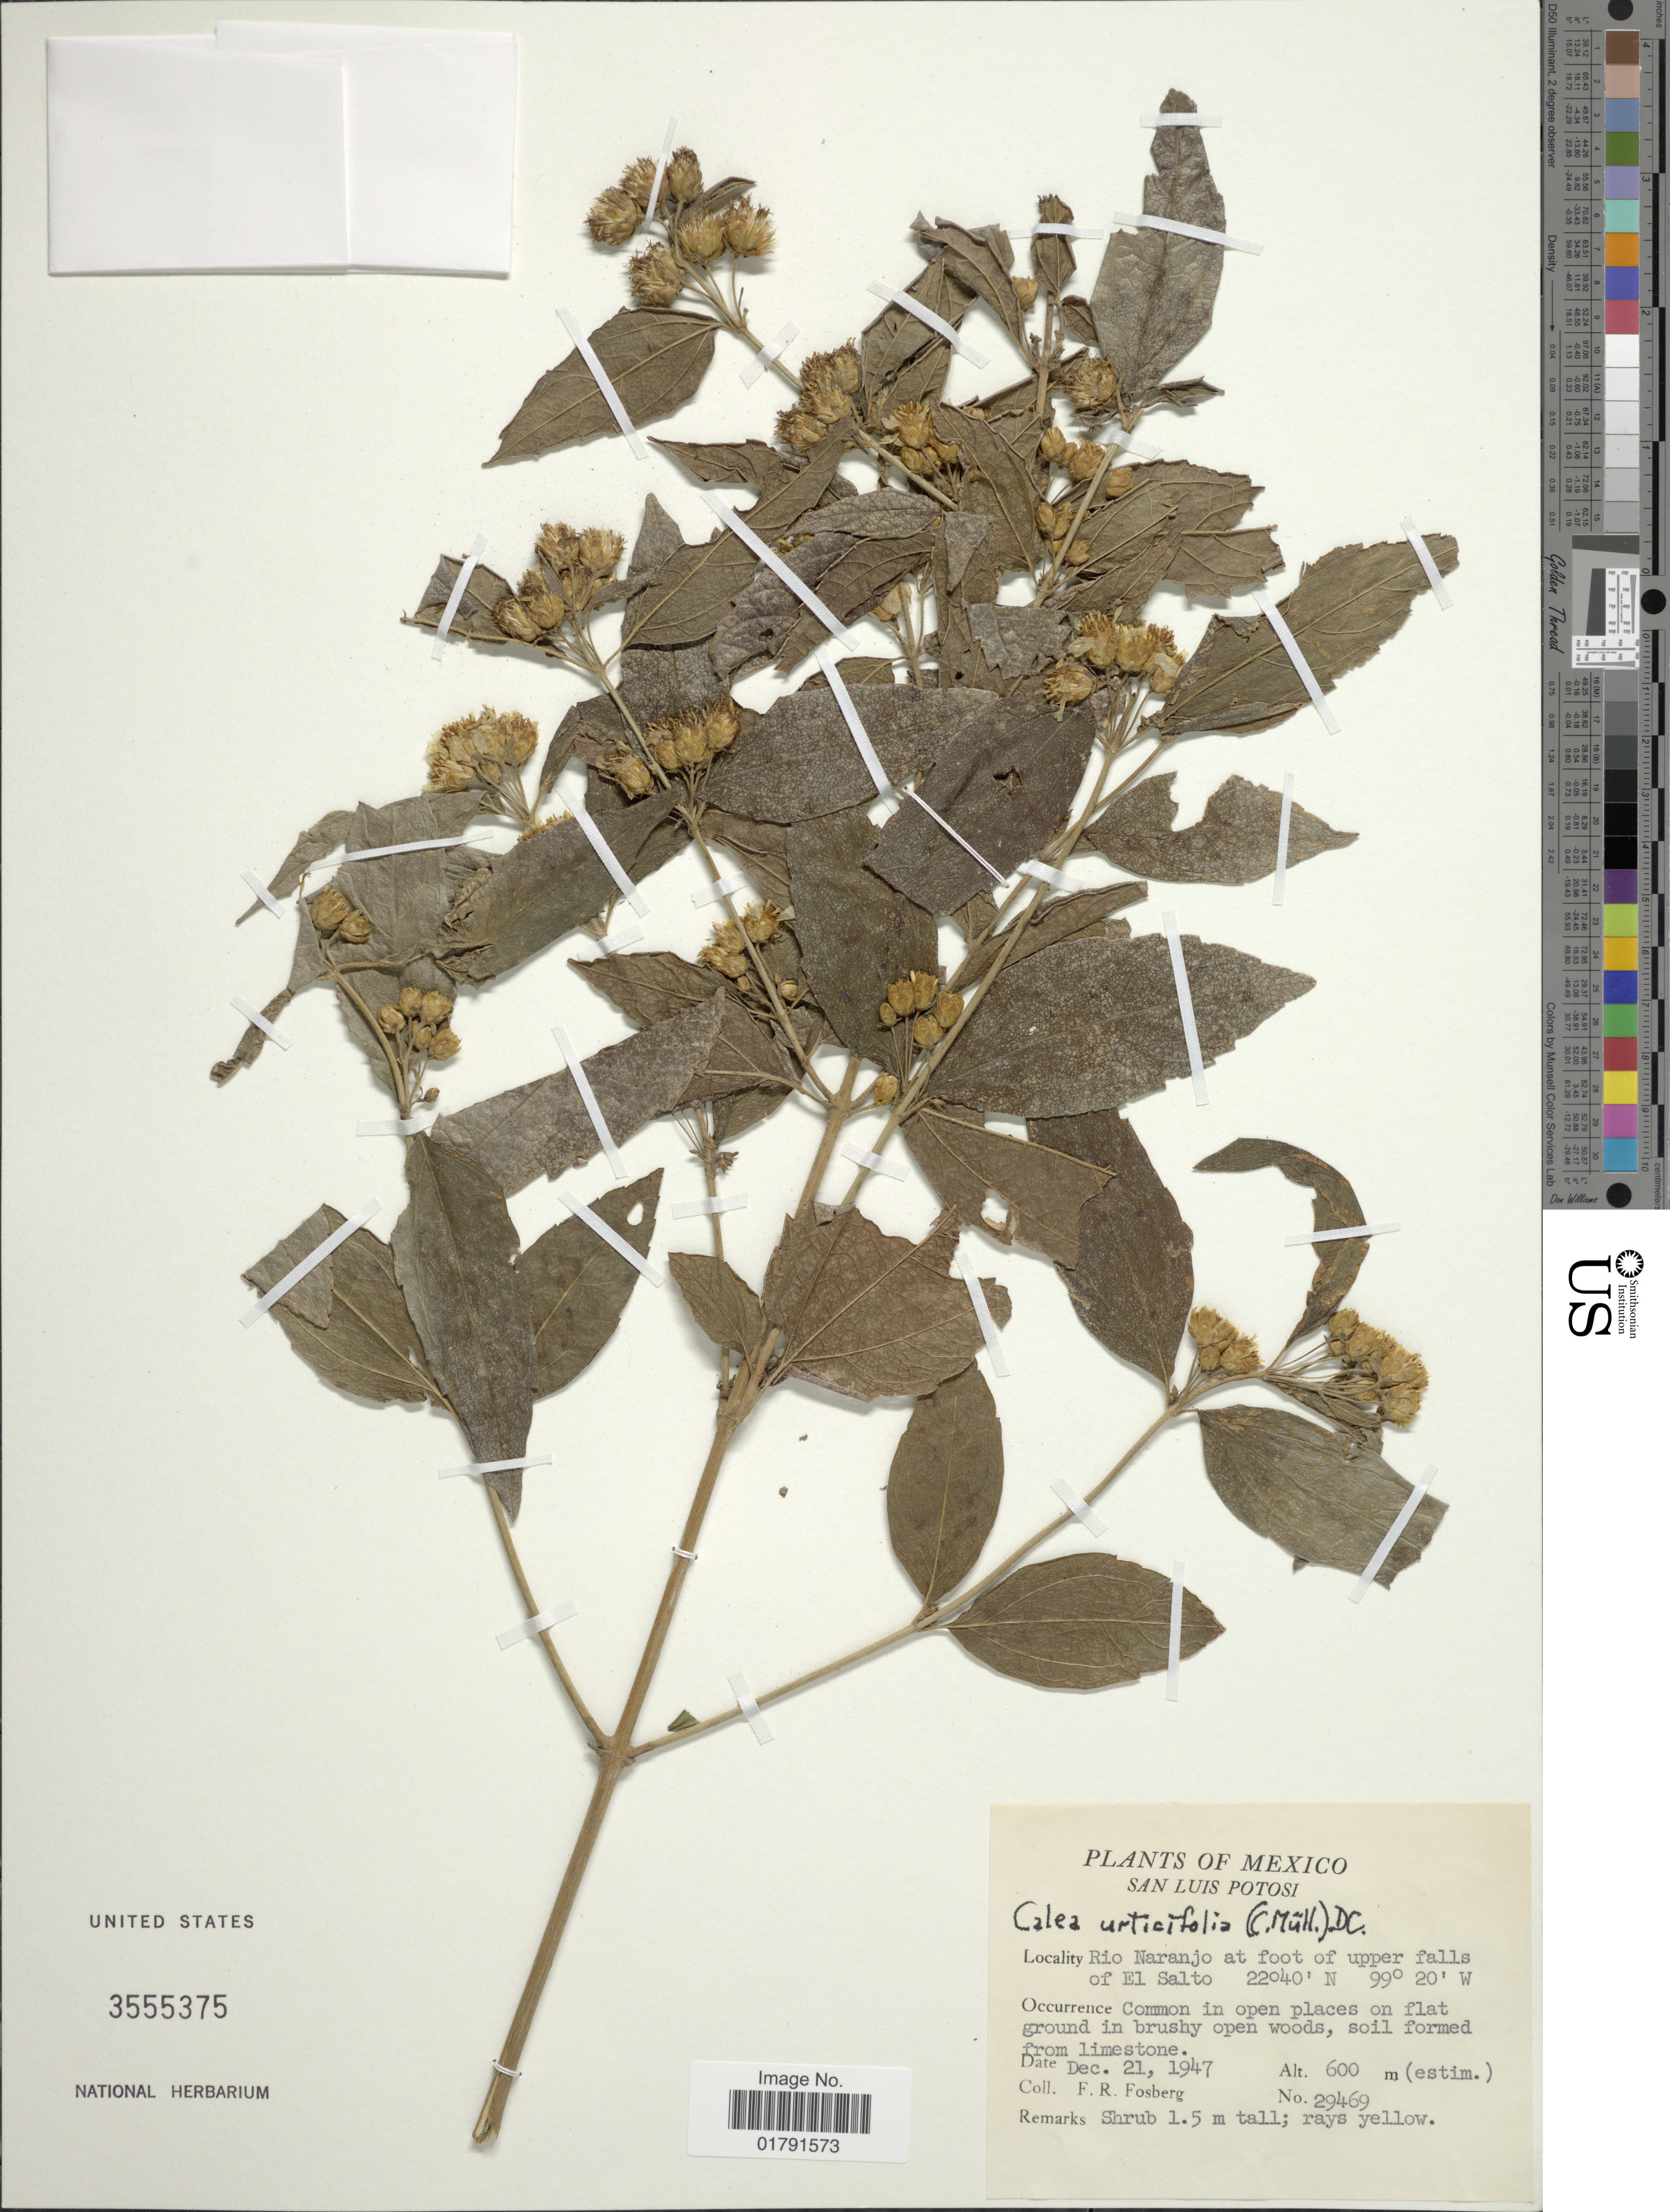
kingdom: Plantae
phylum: Tracheophyta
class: Magnoliopsida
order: Asterales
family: Asteraceae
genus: Calea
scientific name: Calea urticifolia var. urticifolia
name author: (Mill.) DC.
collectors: F. R. Fosberg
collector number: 29469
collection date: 1947-12-21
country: Mexico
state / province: San Luis Potosí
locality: Rio Naranjo at foot of upper falls of El Salto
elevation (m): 600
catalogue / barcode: US 3555375